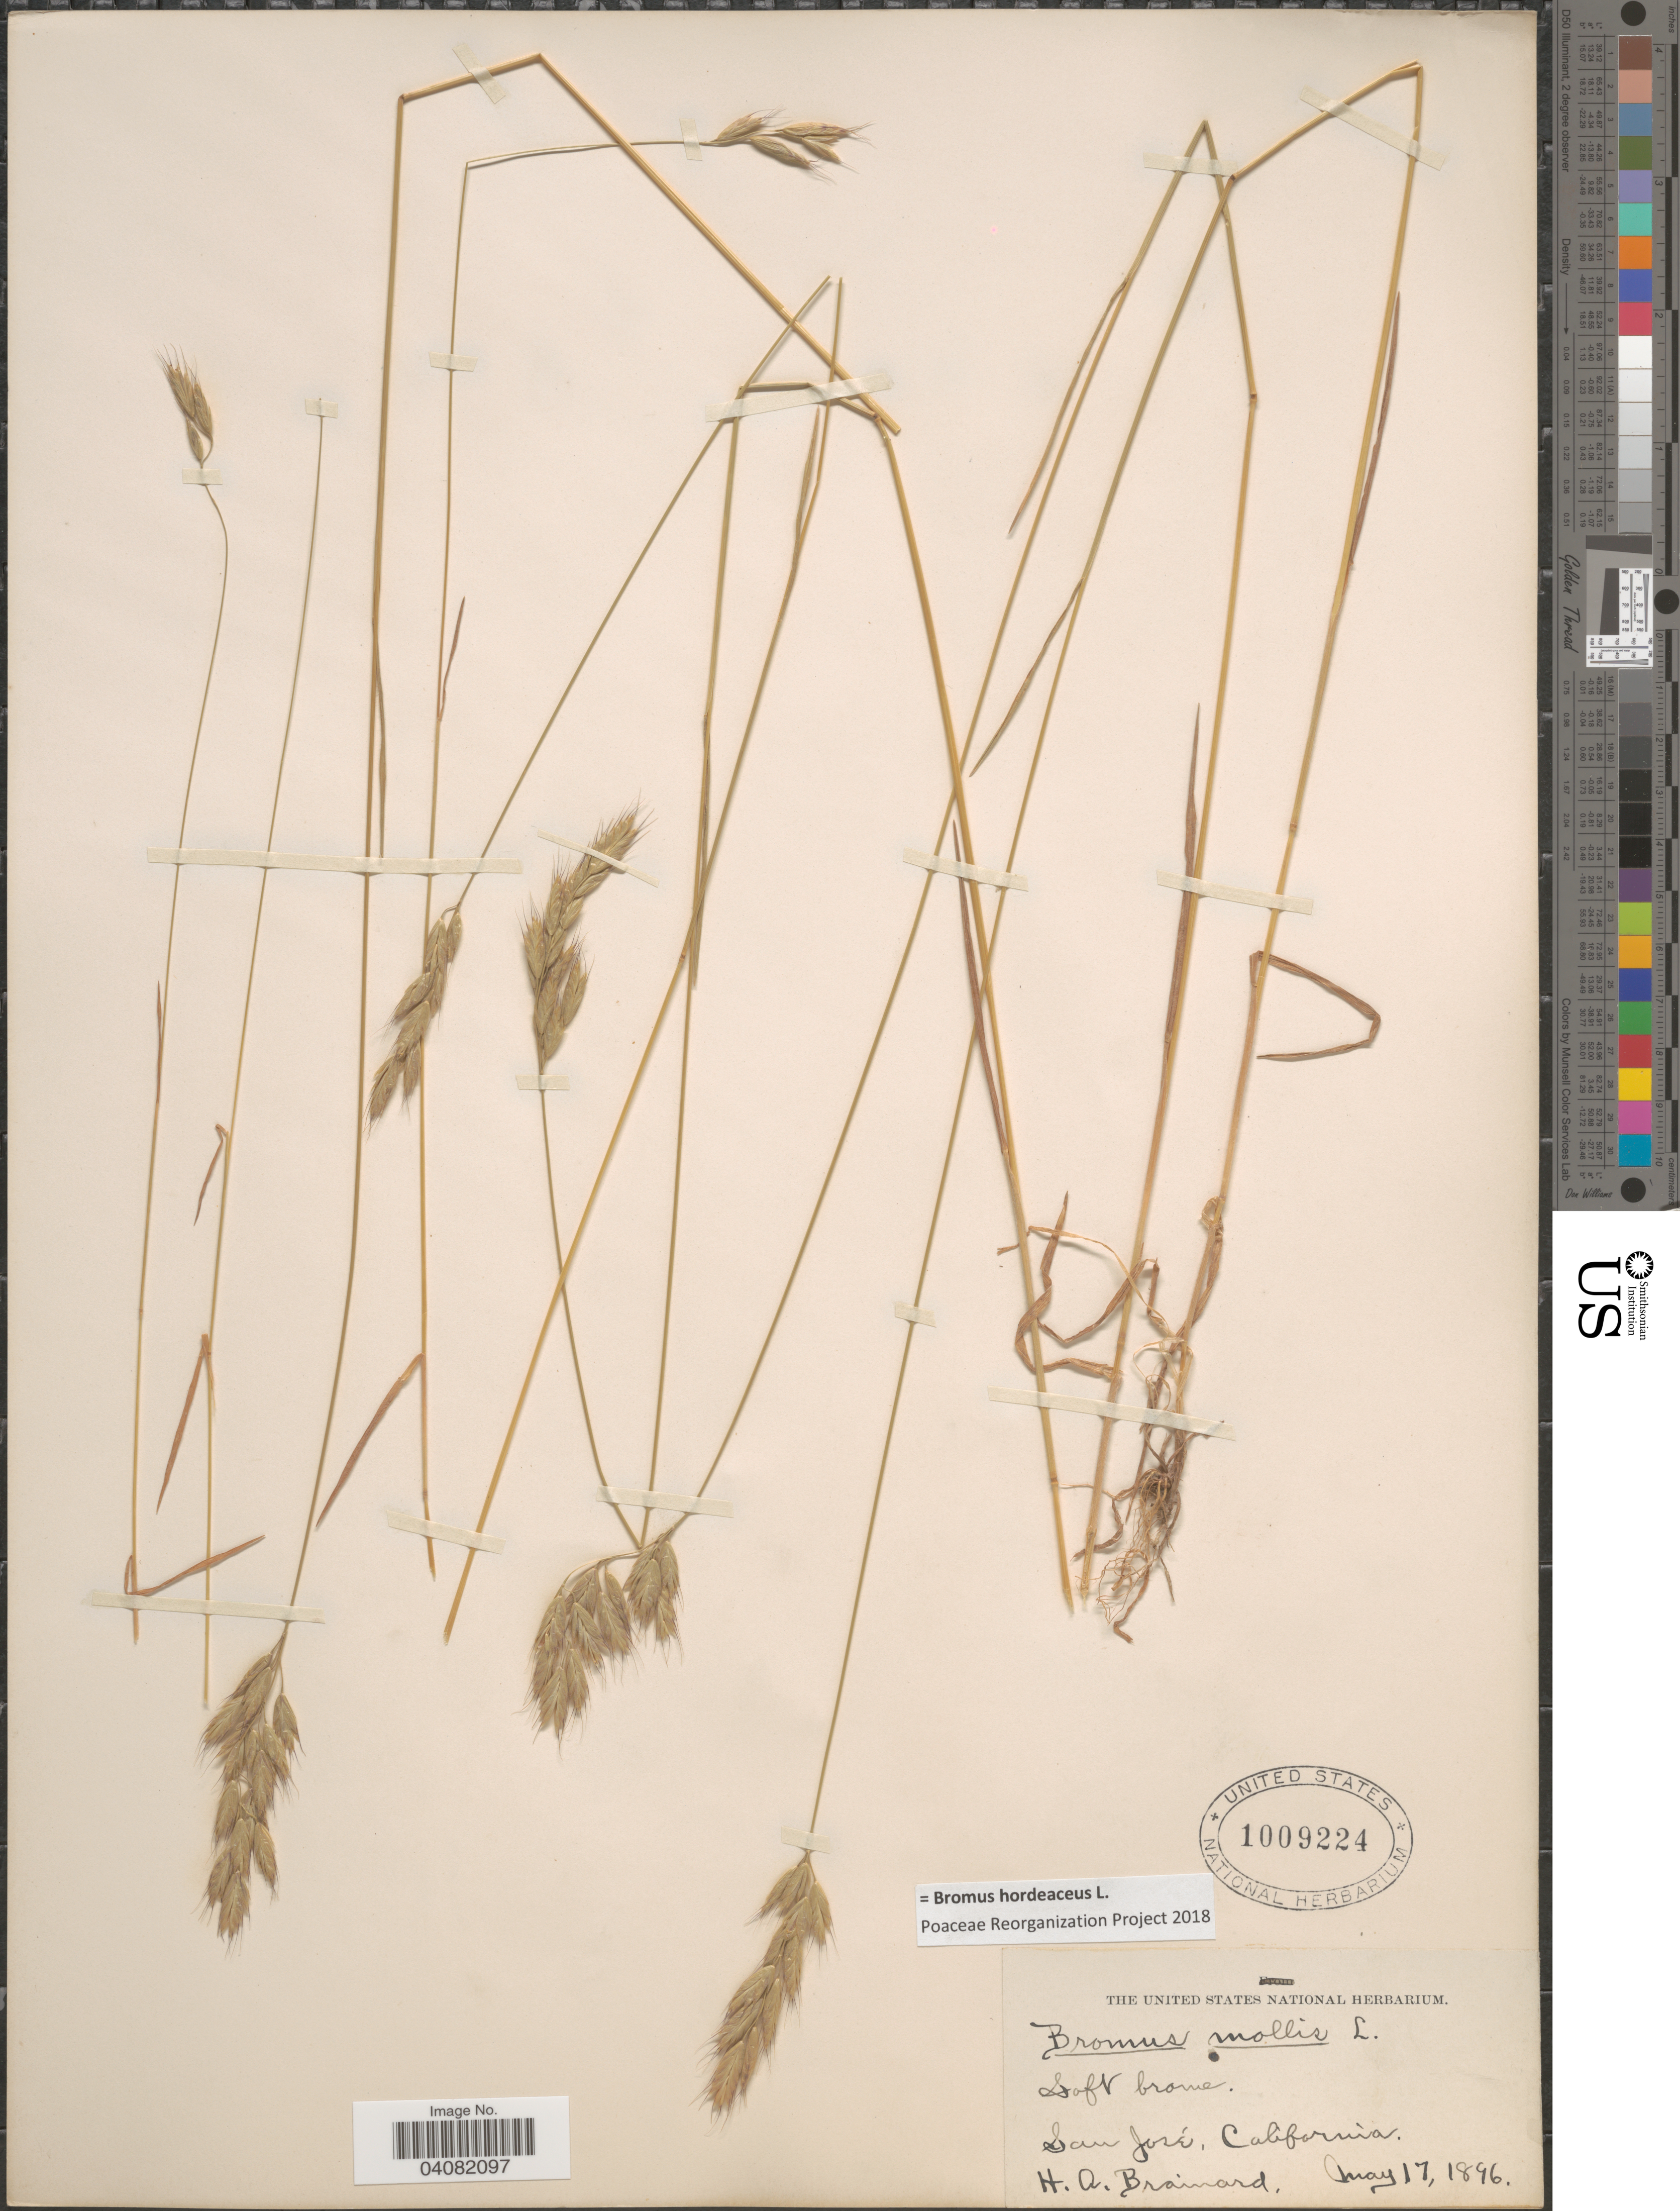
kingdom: Plantae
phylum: Tracheophyta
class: Liliopsida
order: Poales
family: Poaceae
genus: Bromus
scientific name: Bromus hordeaceus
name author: L.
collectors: H. Brainard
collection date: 1896-05-17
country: United States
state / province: California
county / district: Santa Clara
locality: San José.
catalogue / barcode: US 1009224